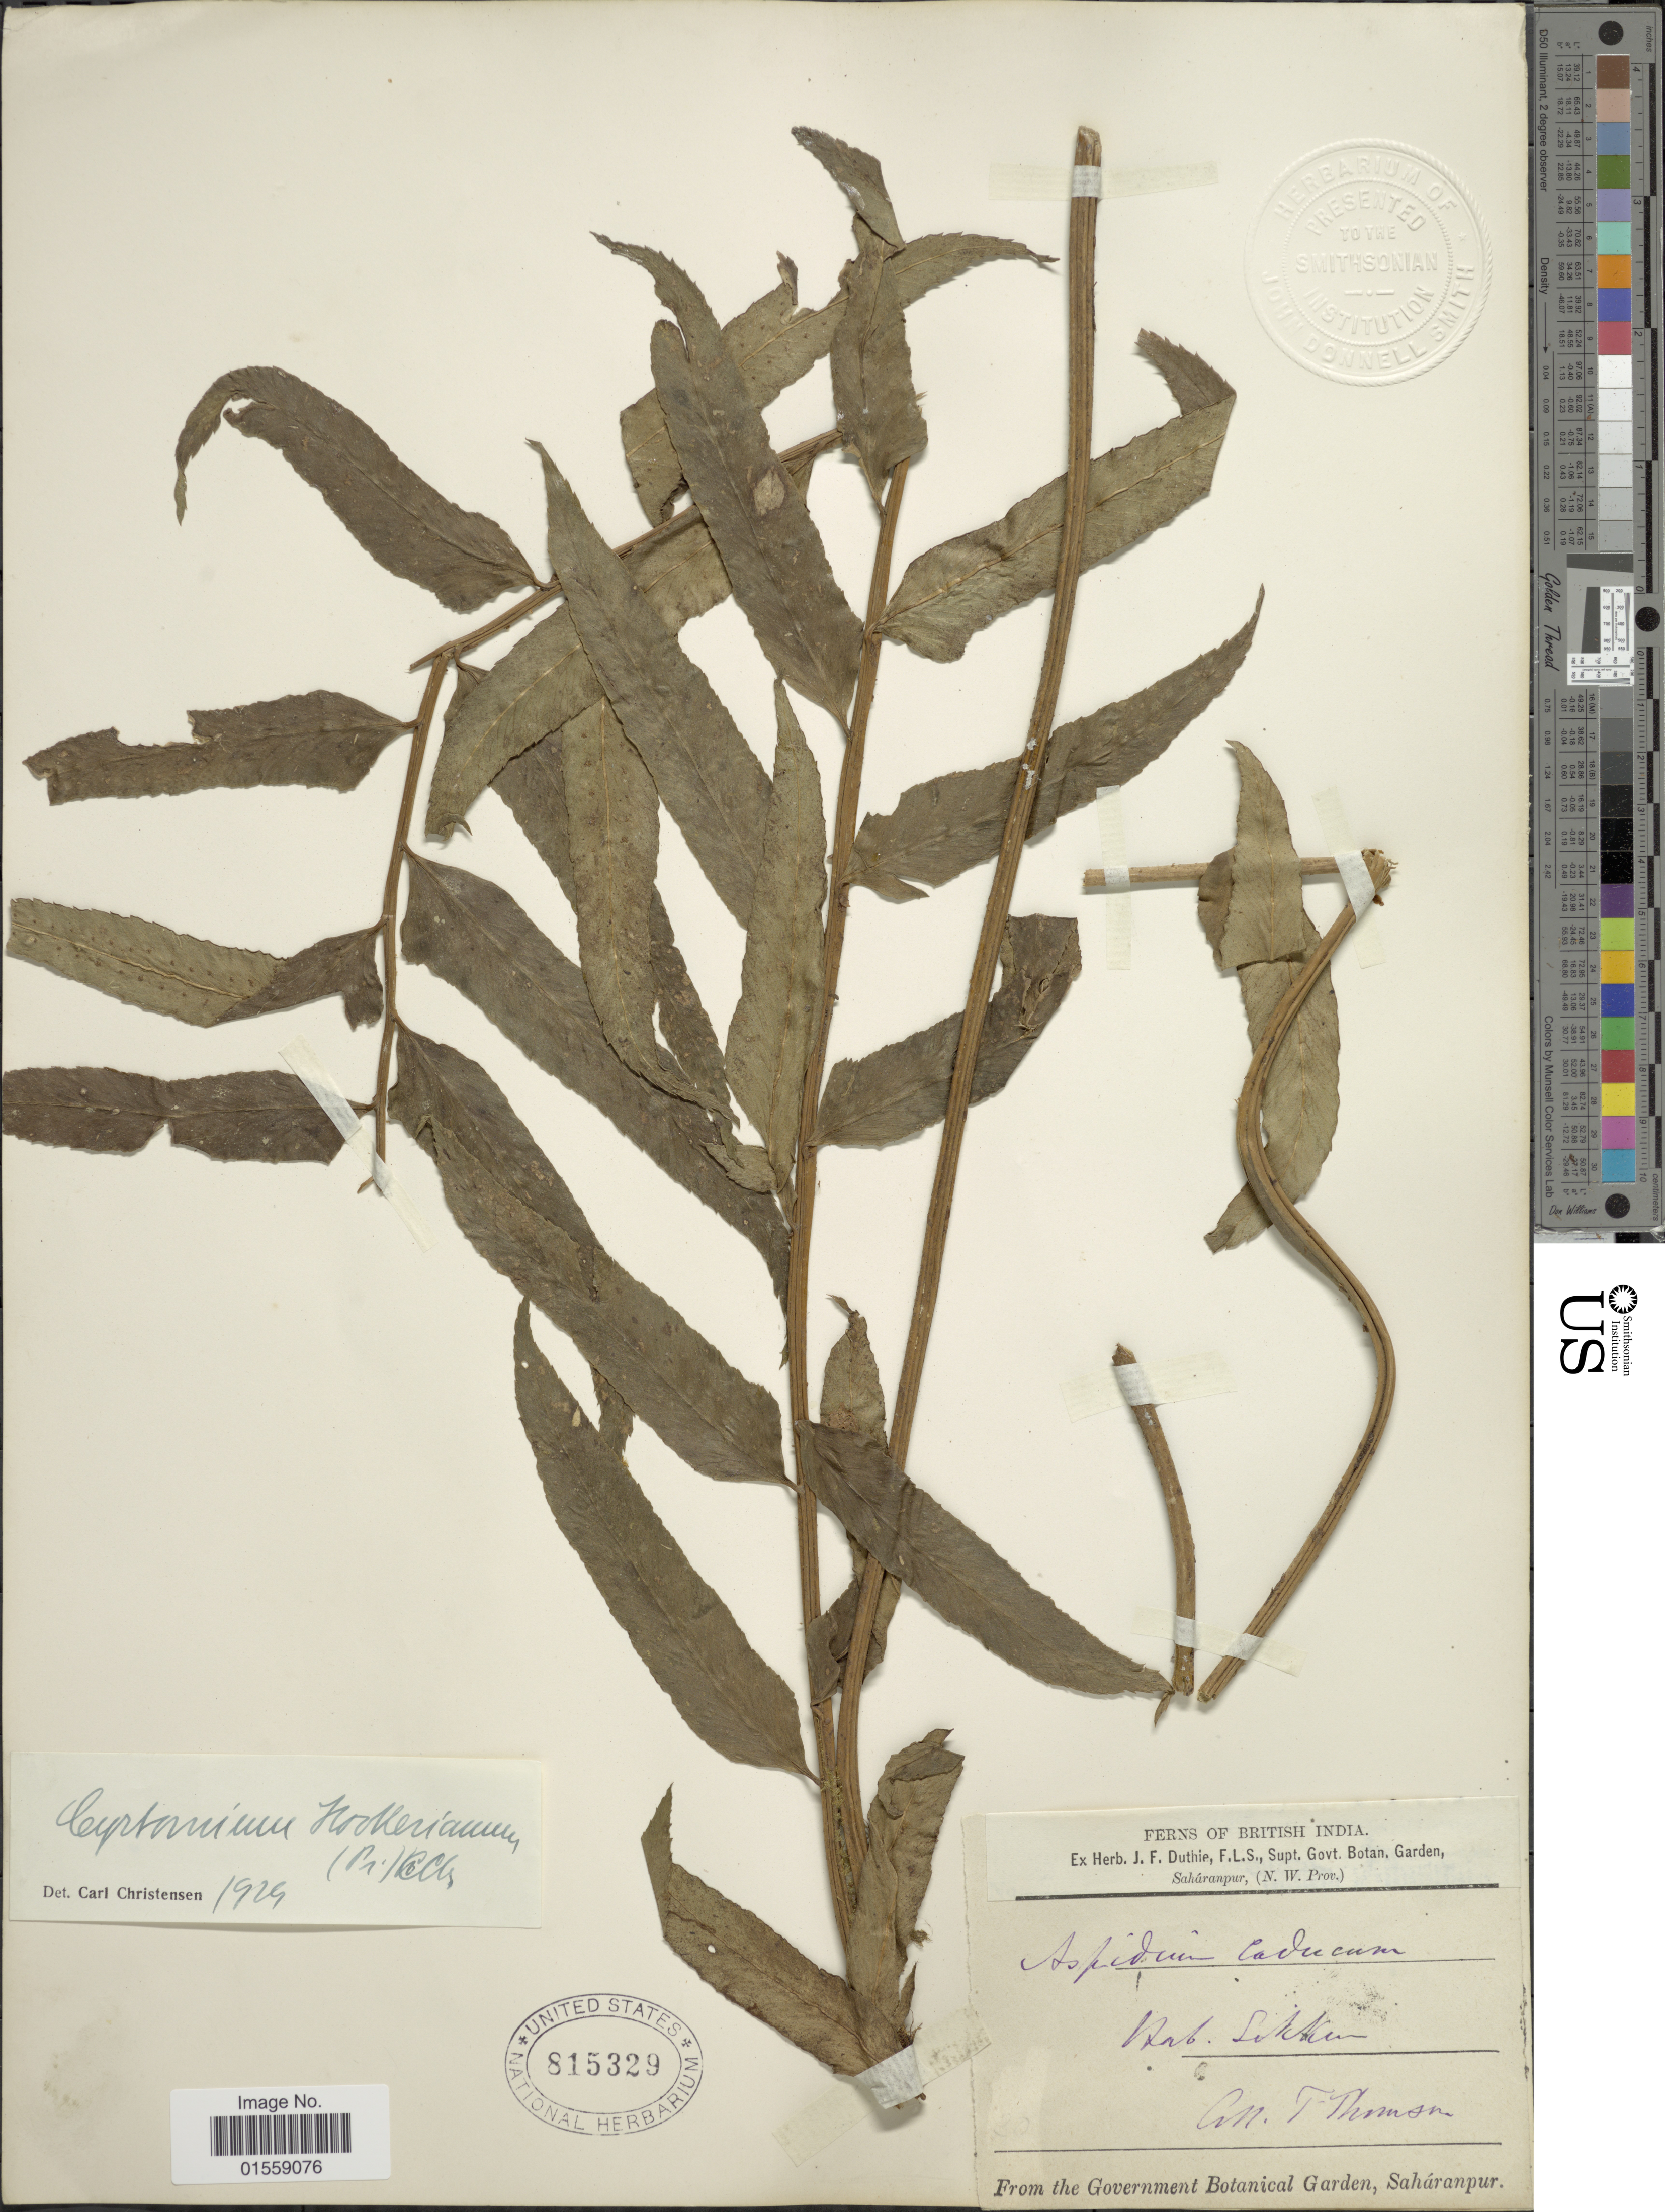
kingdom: Plantae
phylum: Tracheophyta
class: Polypodiopsida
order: Polypodiales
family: Dryopteridaceae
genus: Polystichum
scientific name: Polystichum hookerianum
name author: (C. Presl) C. Chr.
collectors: T. Thomson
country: India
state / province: Sikkim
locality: British India, Saharanpur (N.W. Prov.).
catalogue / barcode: US 815329